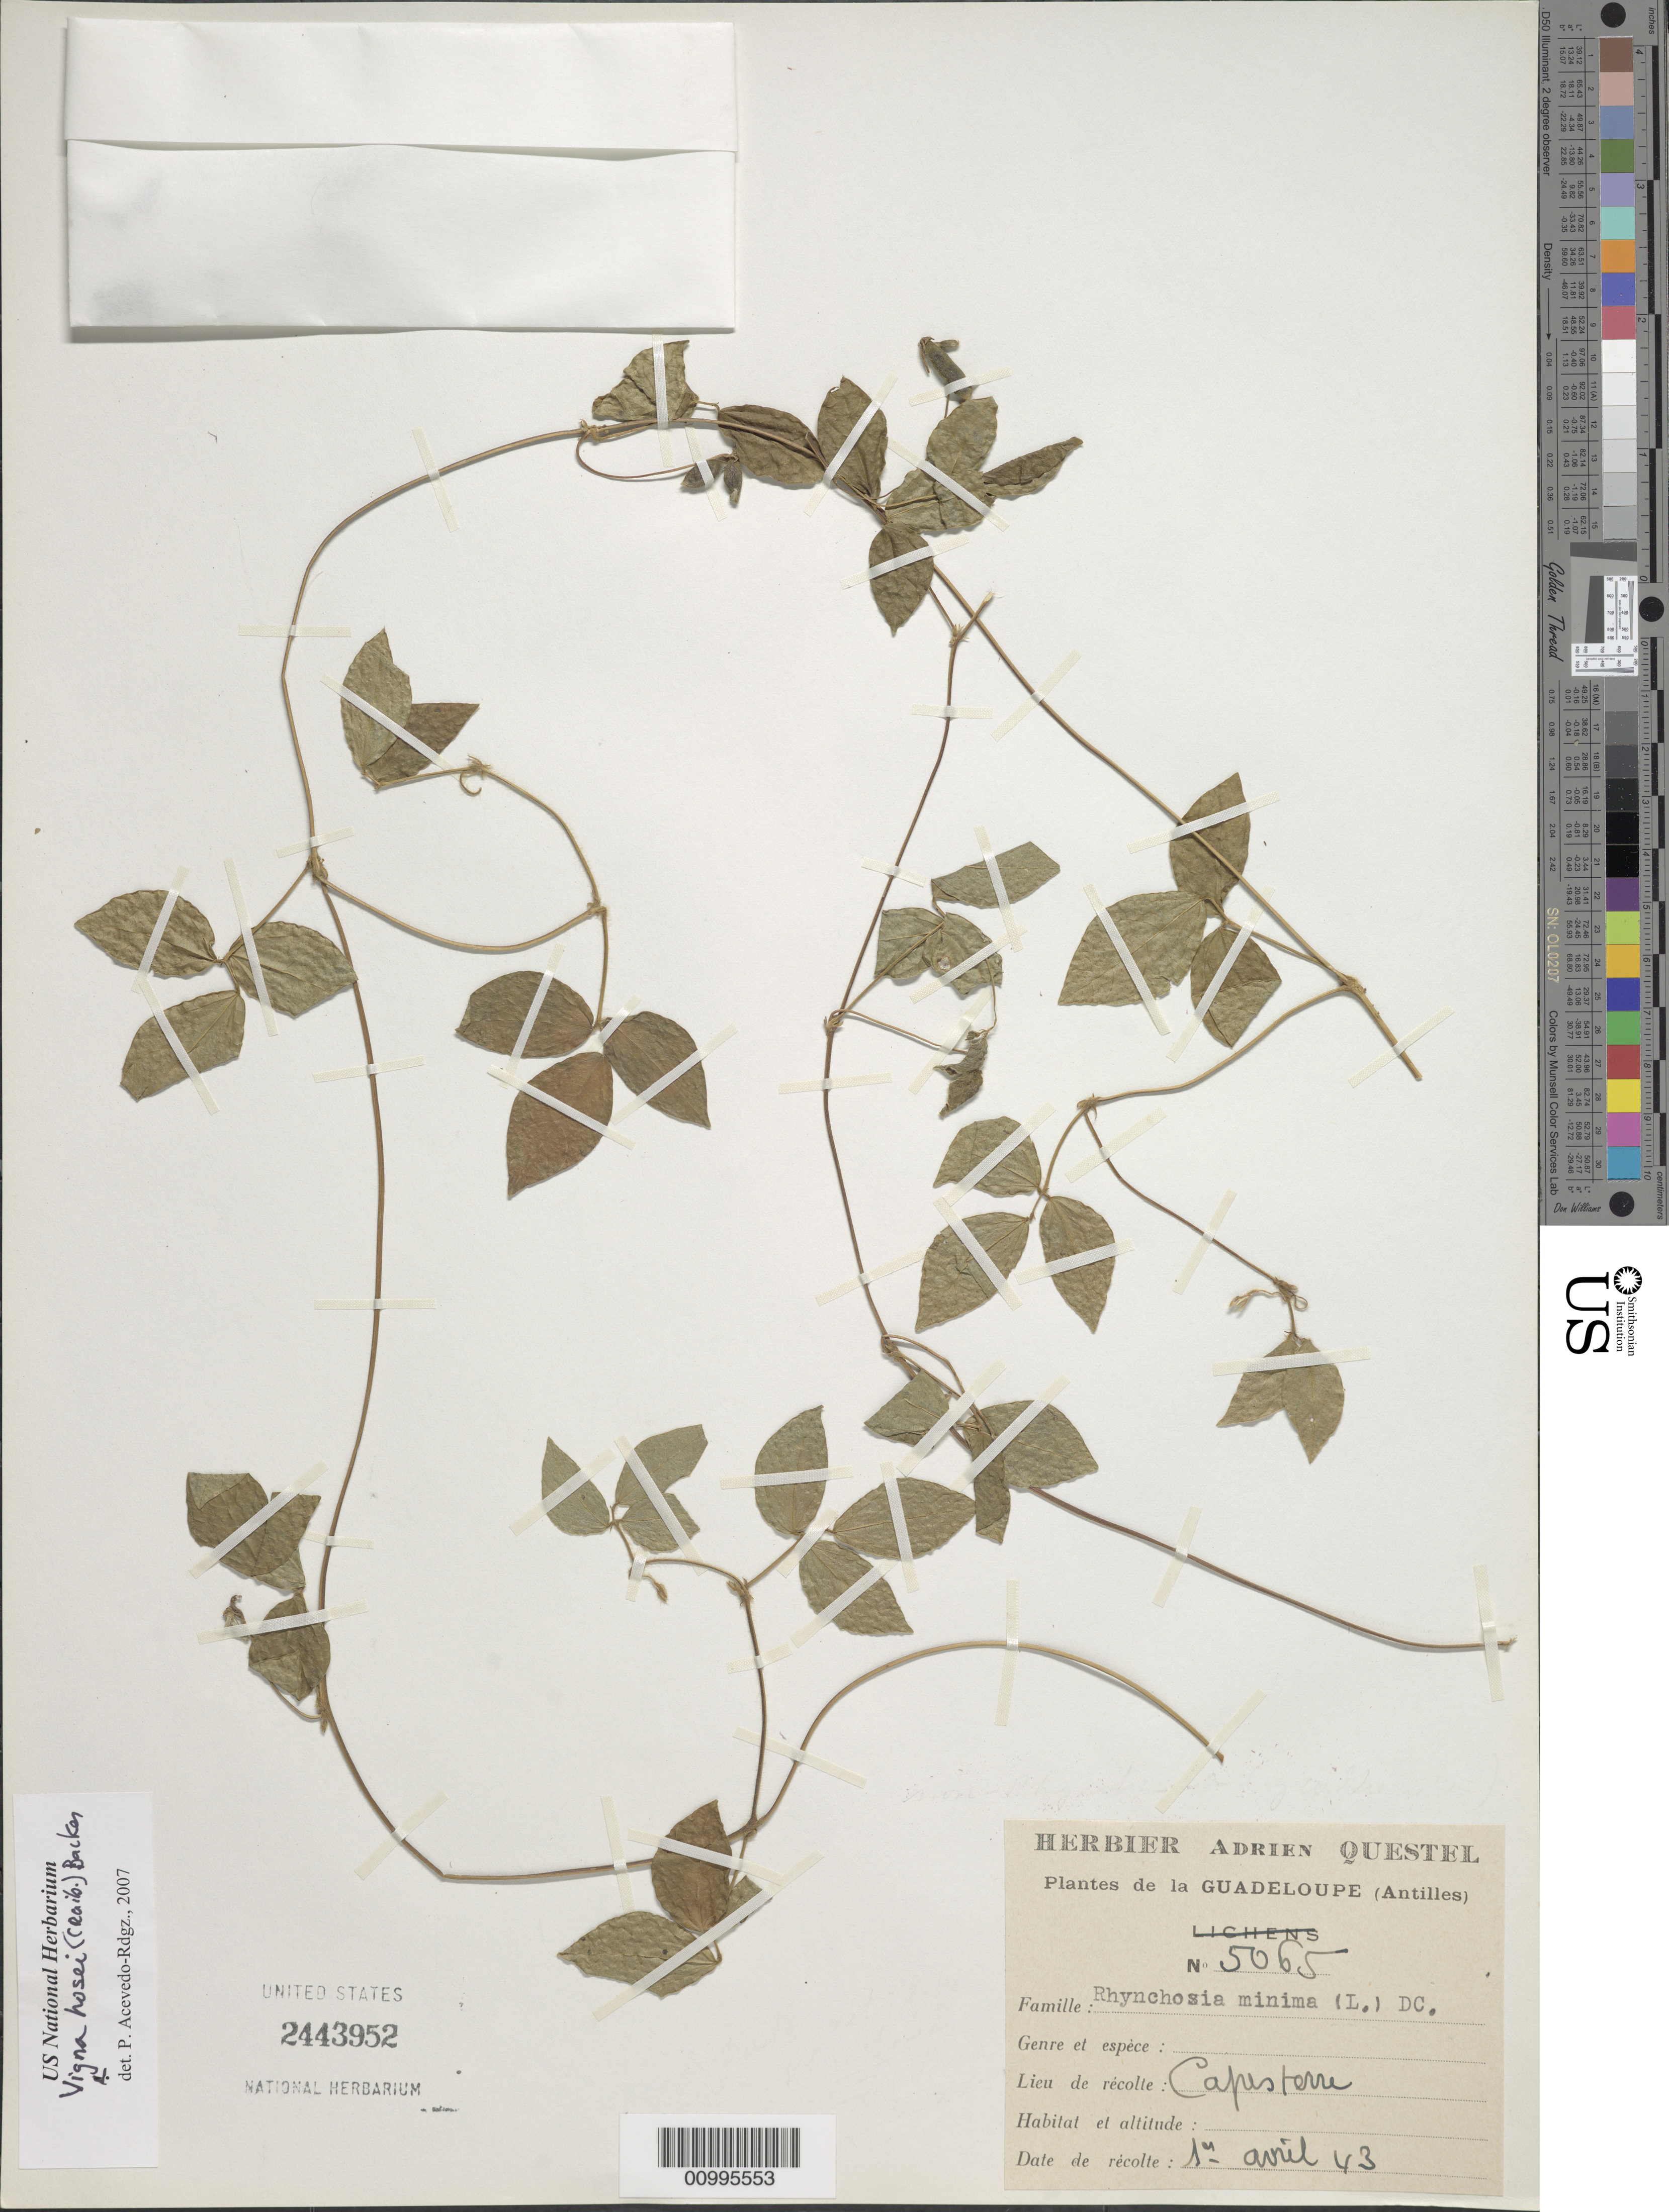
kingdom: Plantae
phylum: Tracheophyta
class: Magnoliopsida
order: Fabales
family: Fabaceae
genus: Vigna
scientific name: Vigna hosei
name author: (Craib) Backer ex K. Heyne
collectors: A. Questel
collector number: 5065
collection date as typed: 01 Apr 1943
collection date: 1943-04-01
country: Guadeloupe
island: Basse Terre [Guadeloupe]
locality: Antilles. Capesterre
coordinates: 0 N, 0 E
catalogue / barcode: US 2443952